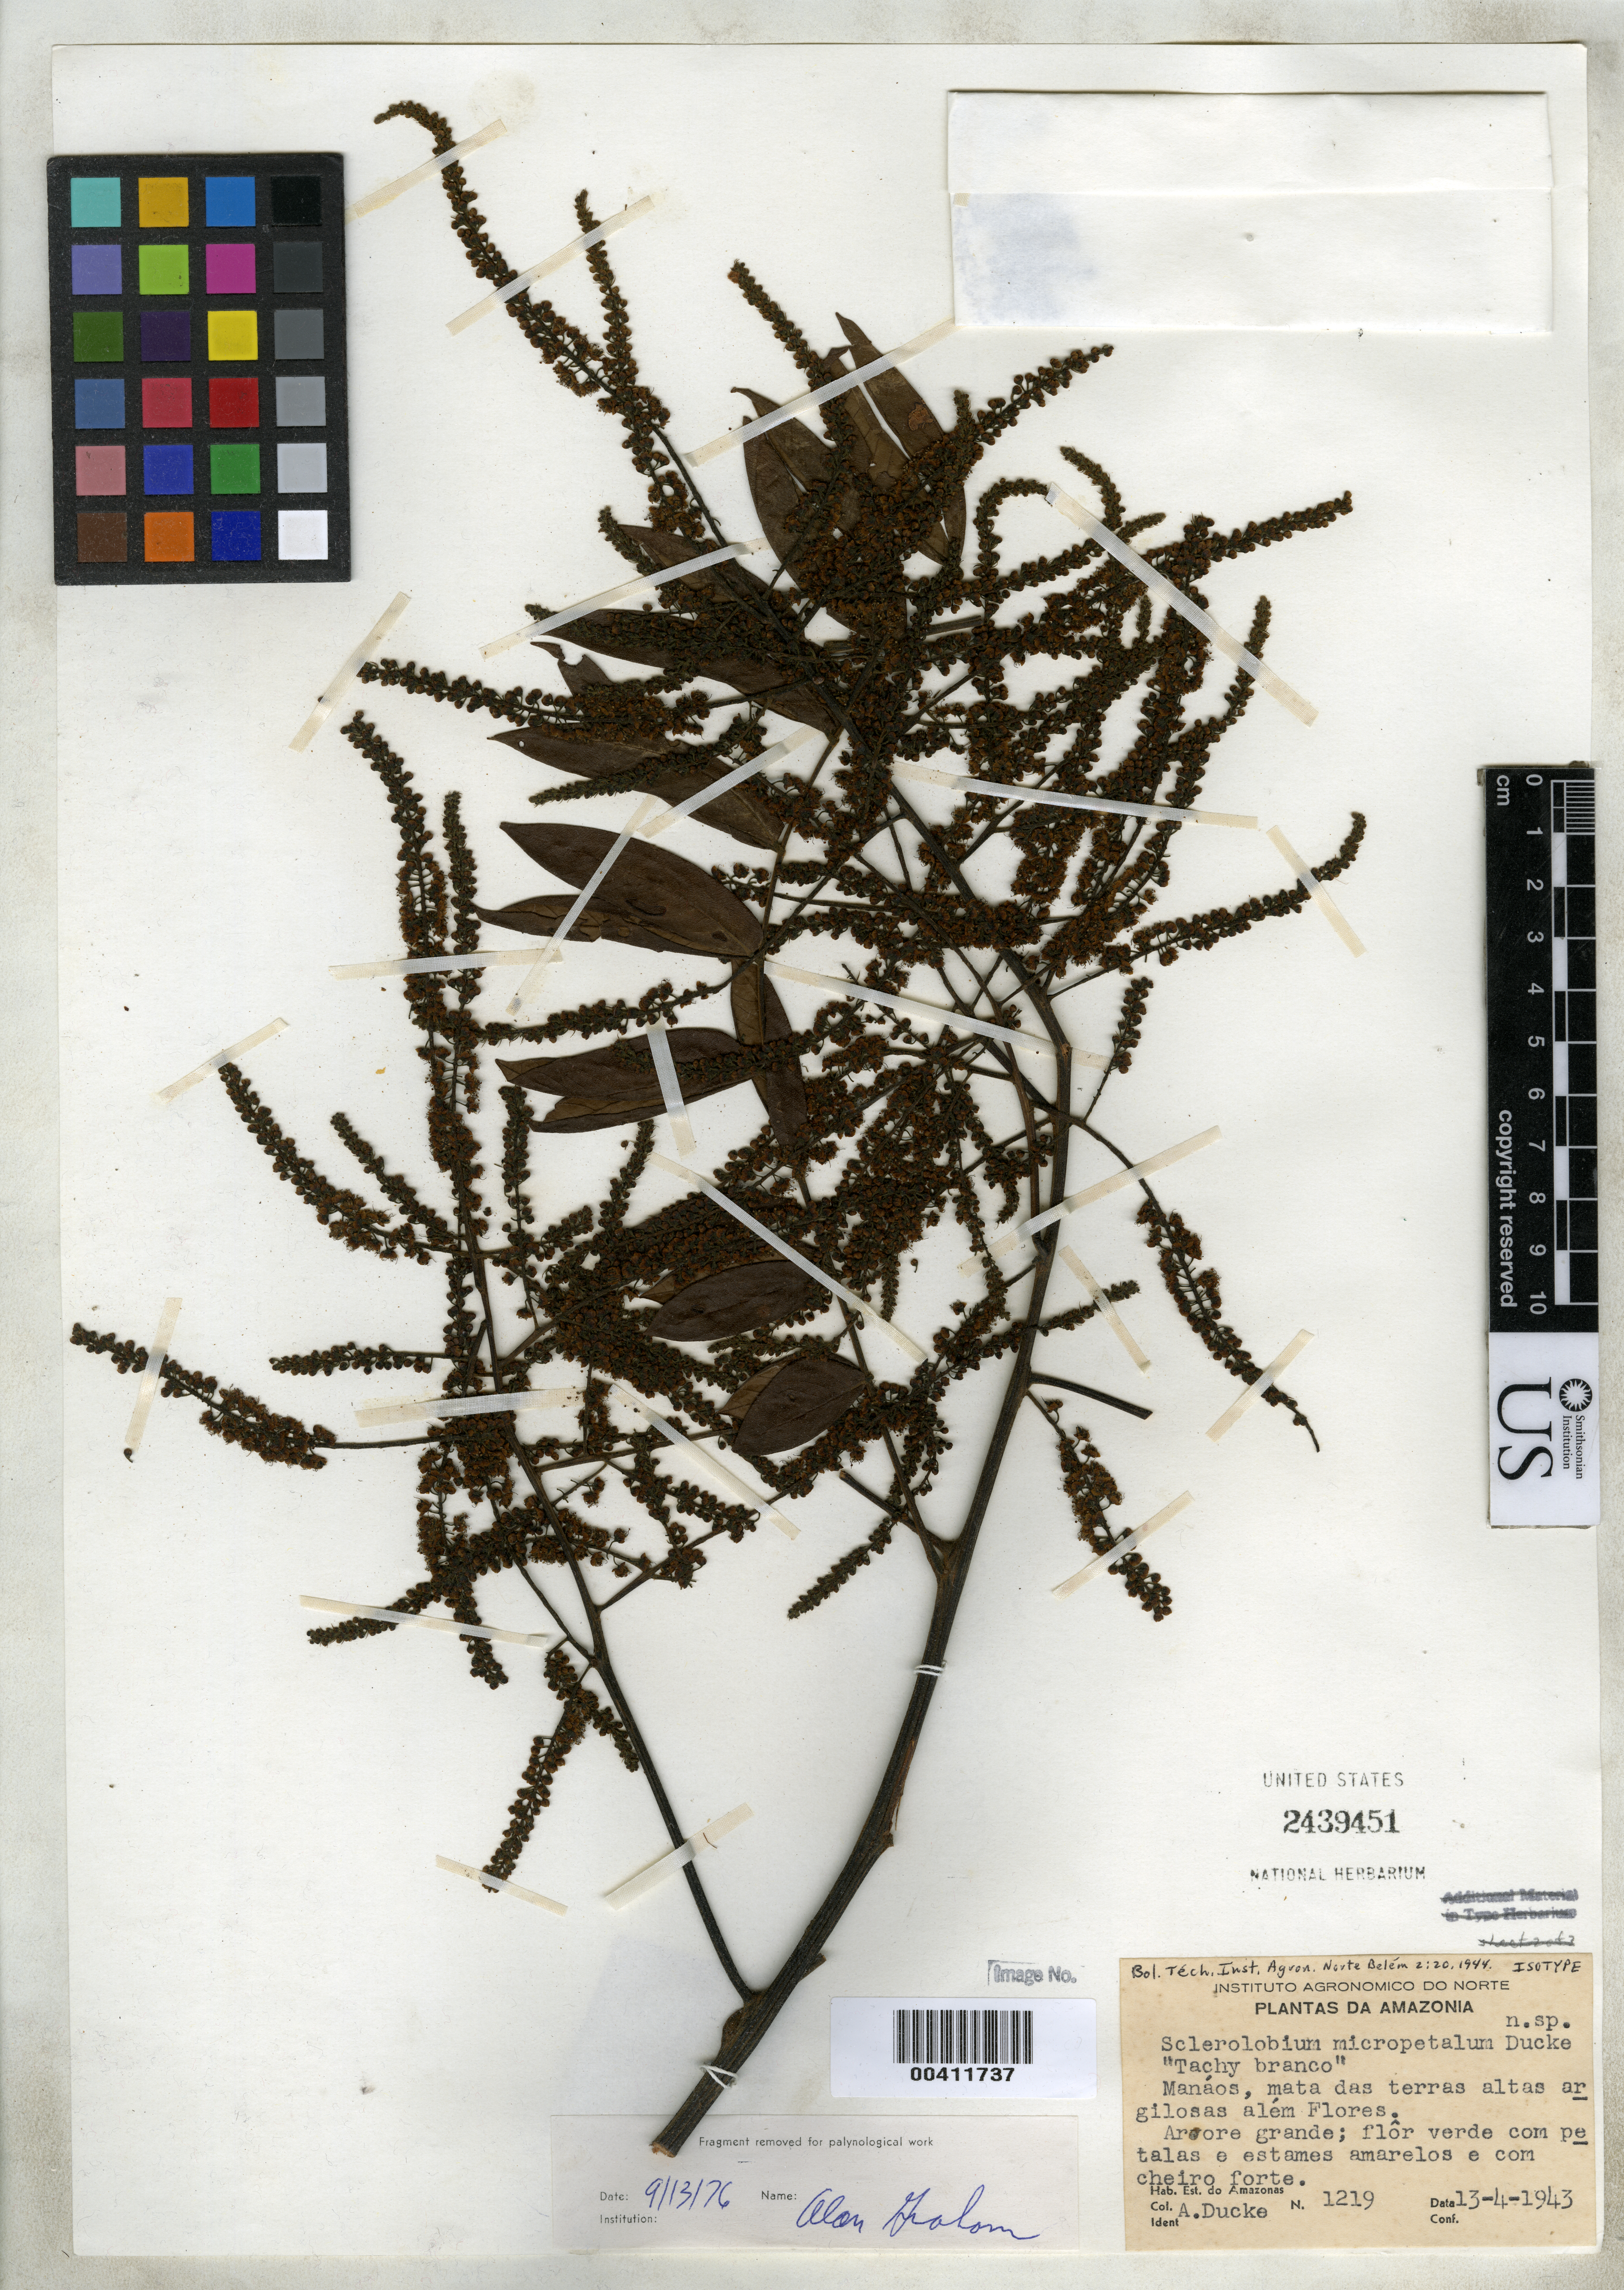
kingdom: Plantae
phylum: Tracheophyta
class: Magnoliopsida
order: Fabales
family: Fabaceae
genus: Sclerolobium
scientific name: Sclerolobium micropetalum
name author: Ducke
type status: Isotype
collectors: A. Ducke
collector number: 1219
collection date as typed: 13 Apr 1943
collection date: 1943-04-13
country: Brazil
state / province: Amazonas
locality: Manaos. Alem Flores.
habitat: Mata das terras altas argilosas.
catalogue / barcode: US 2439451